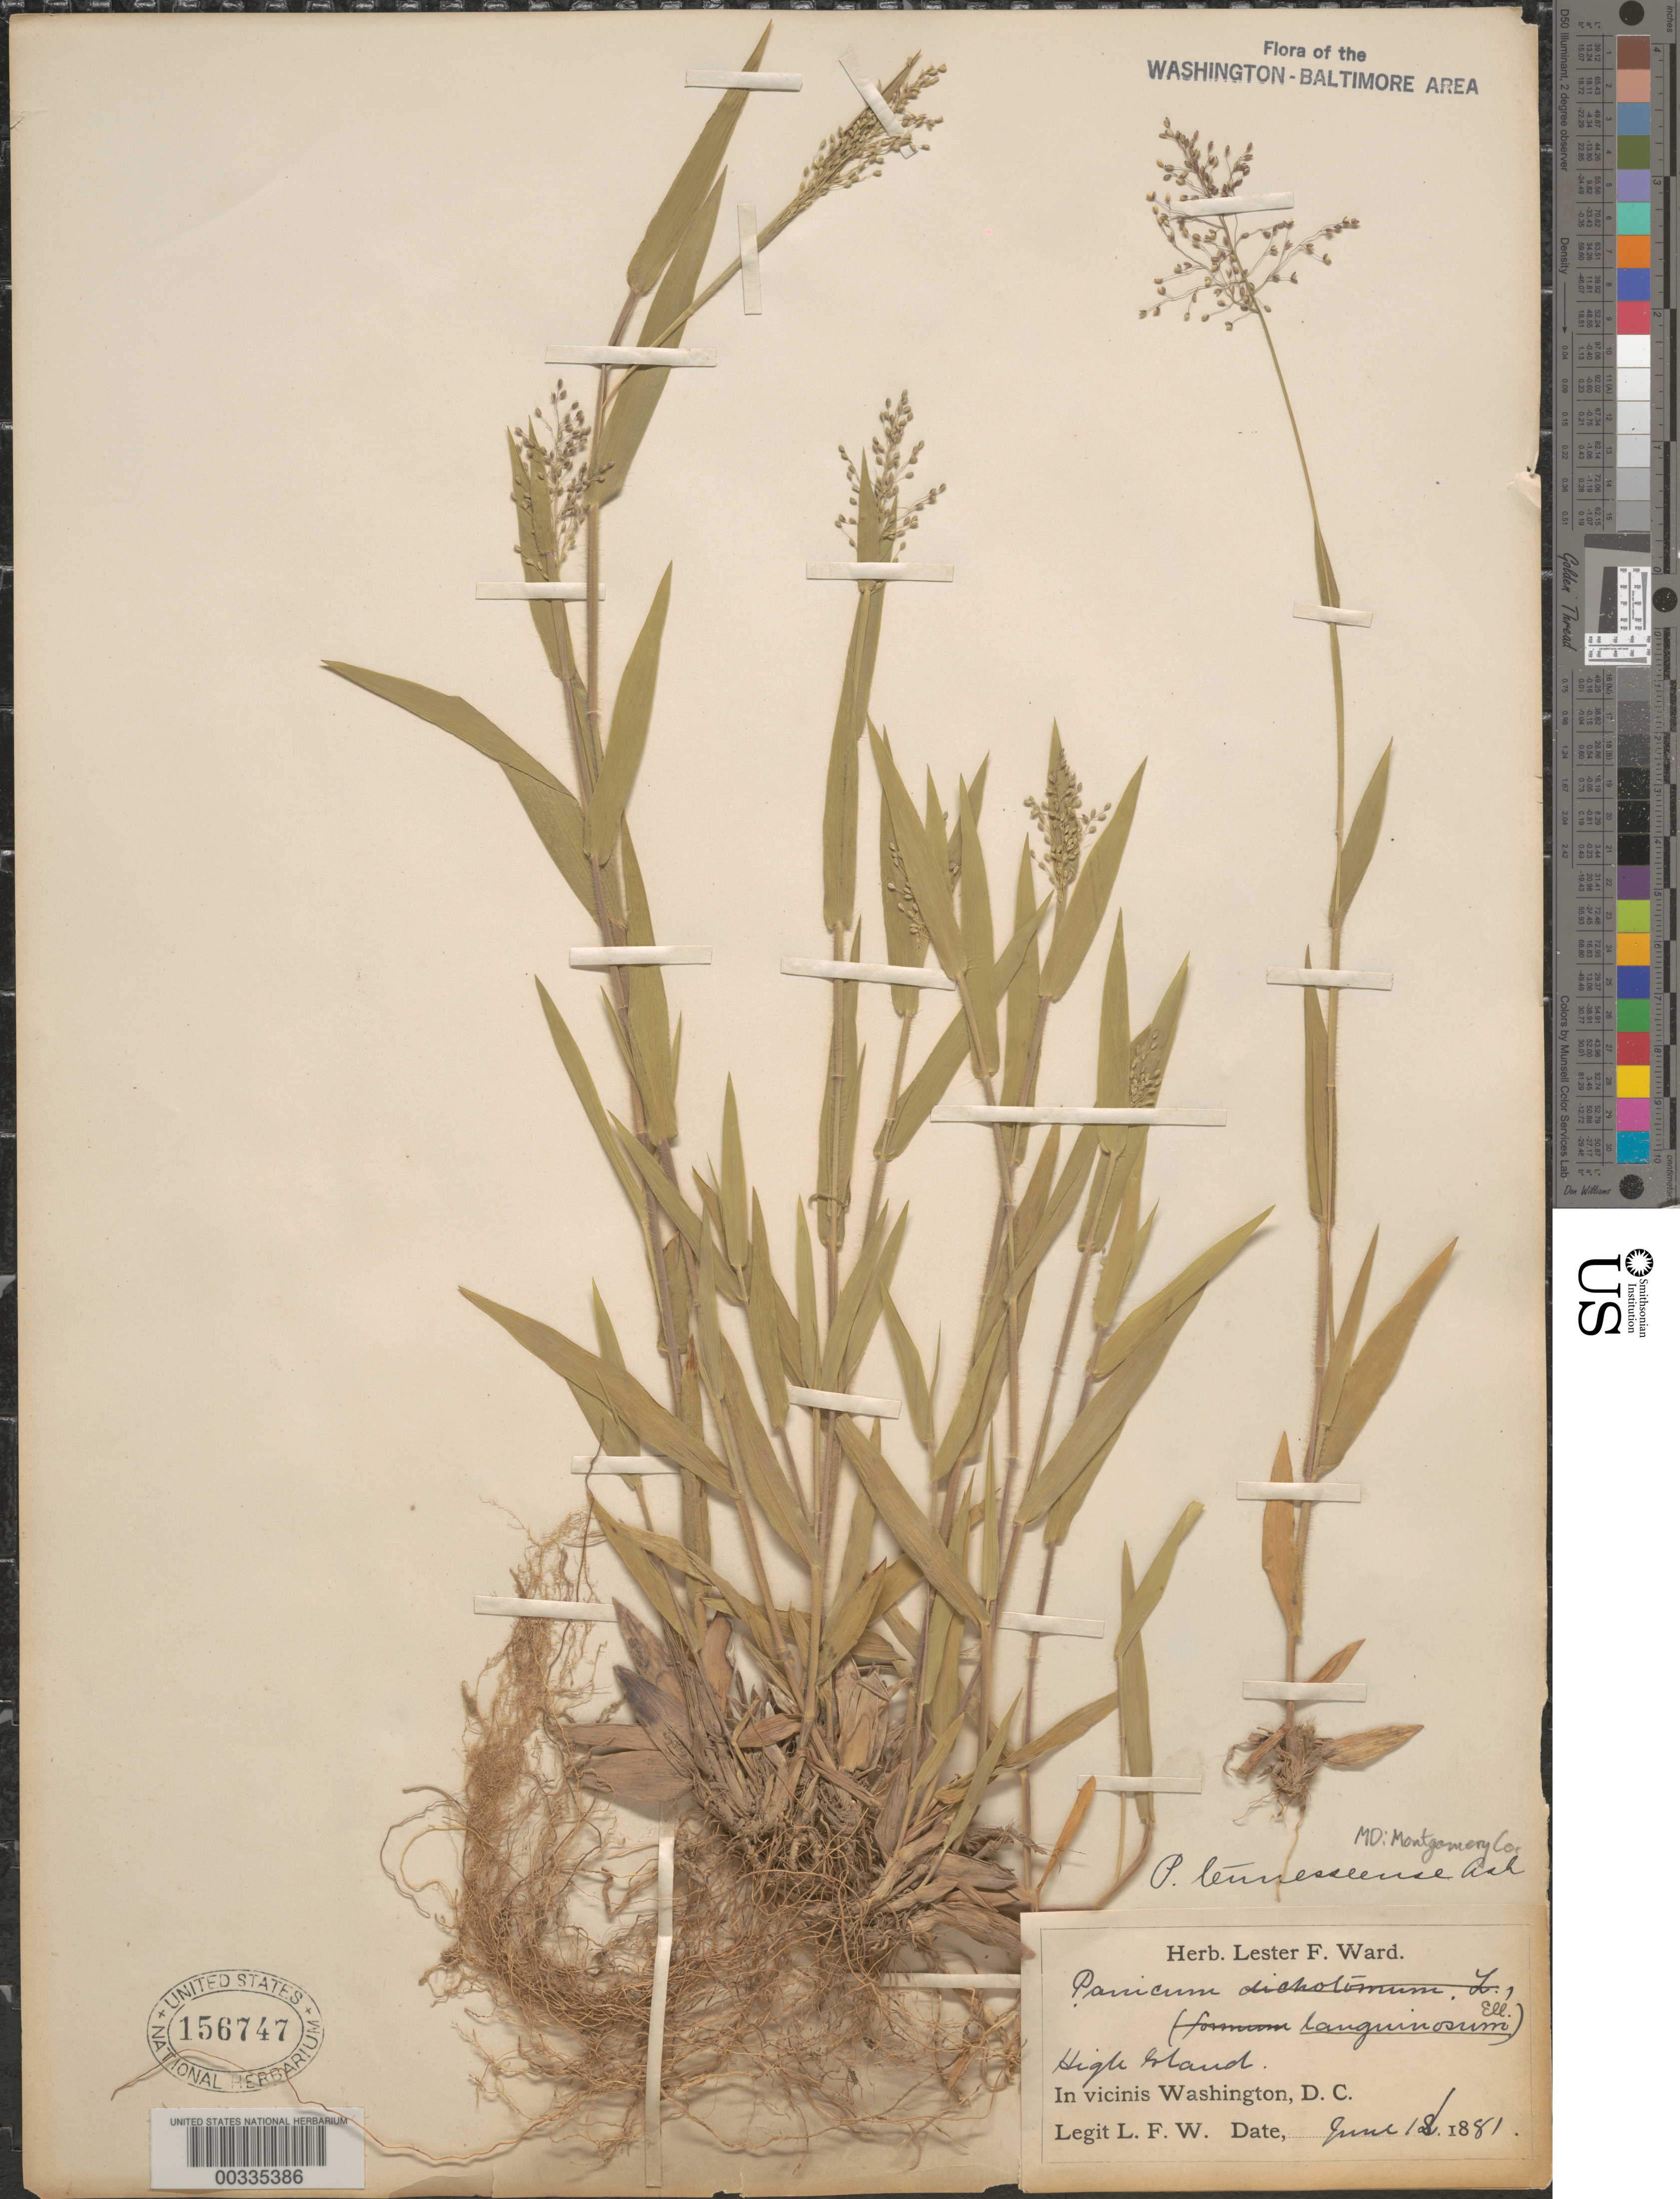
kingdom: Plantae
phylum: Tracheophyta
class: Liliopsida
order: Poales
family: Poaceae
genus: Dichanthelium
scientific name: Dichanthelium acuminatum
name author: (Sw.) Gould & C.A. Clark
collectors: L. F. Ward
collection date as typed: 18 Jun 1881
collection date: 1881-06-18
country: United States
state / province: Maryland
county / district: Montgomery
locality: High Island C. & O. Canal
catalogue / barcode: US 156747